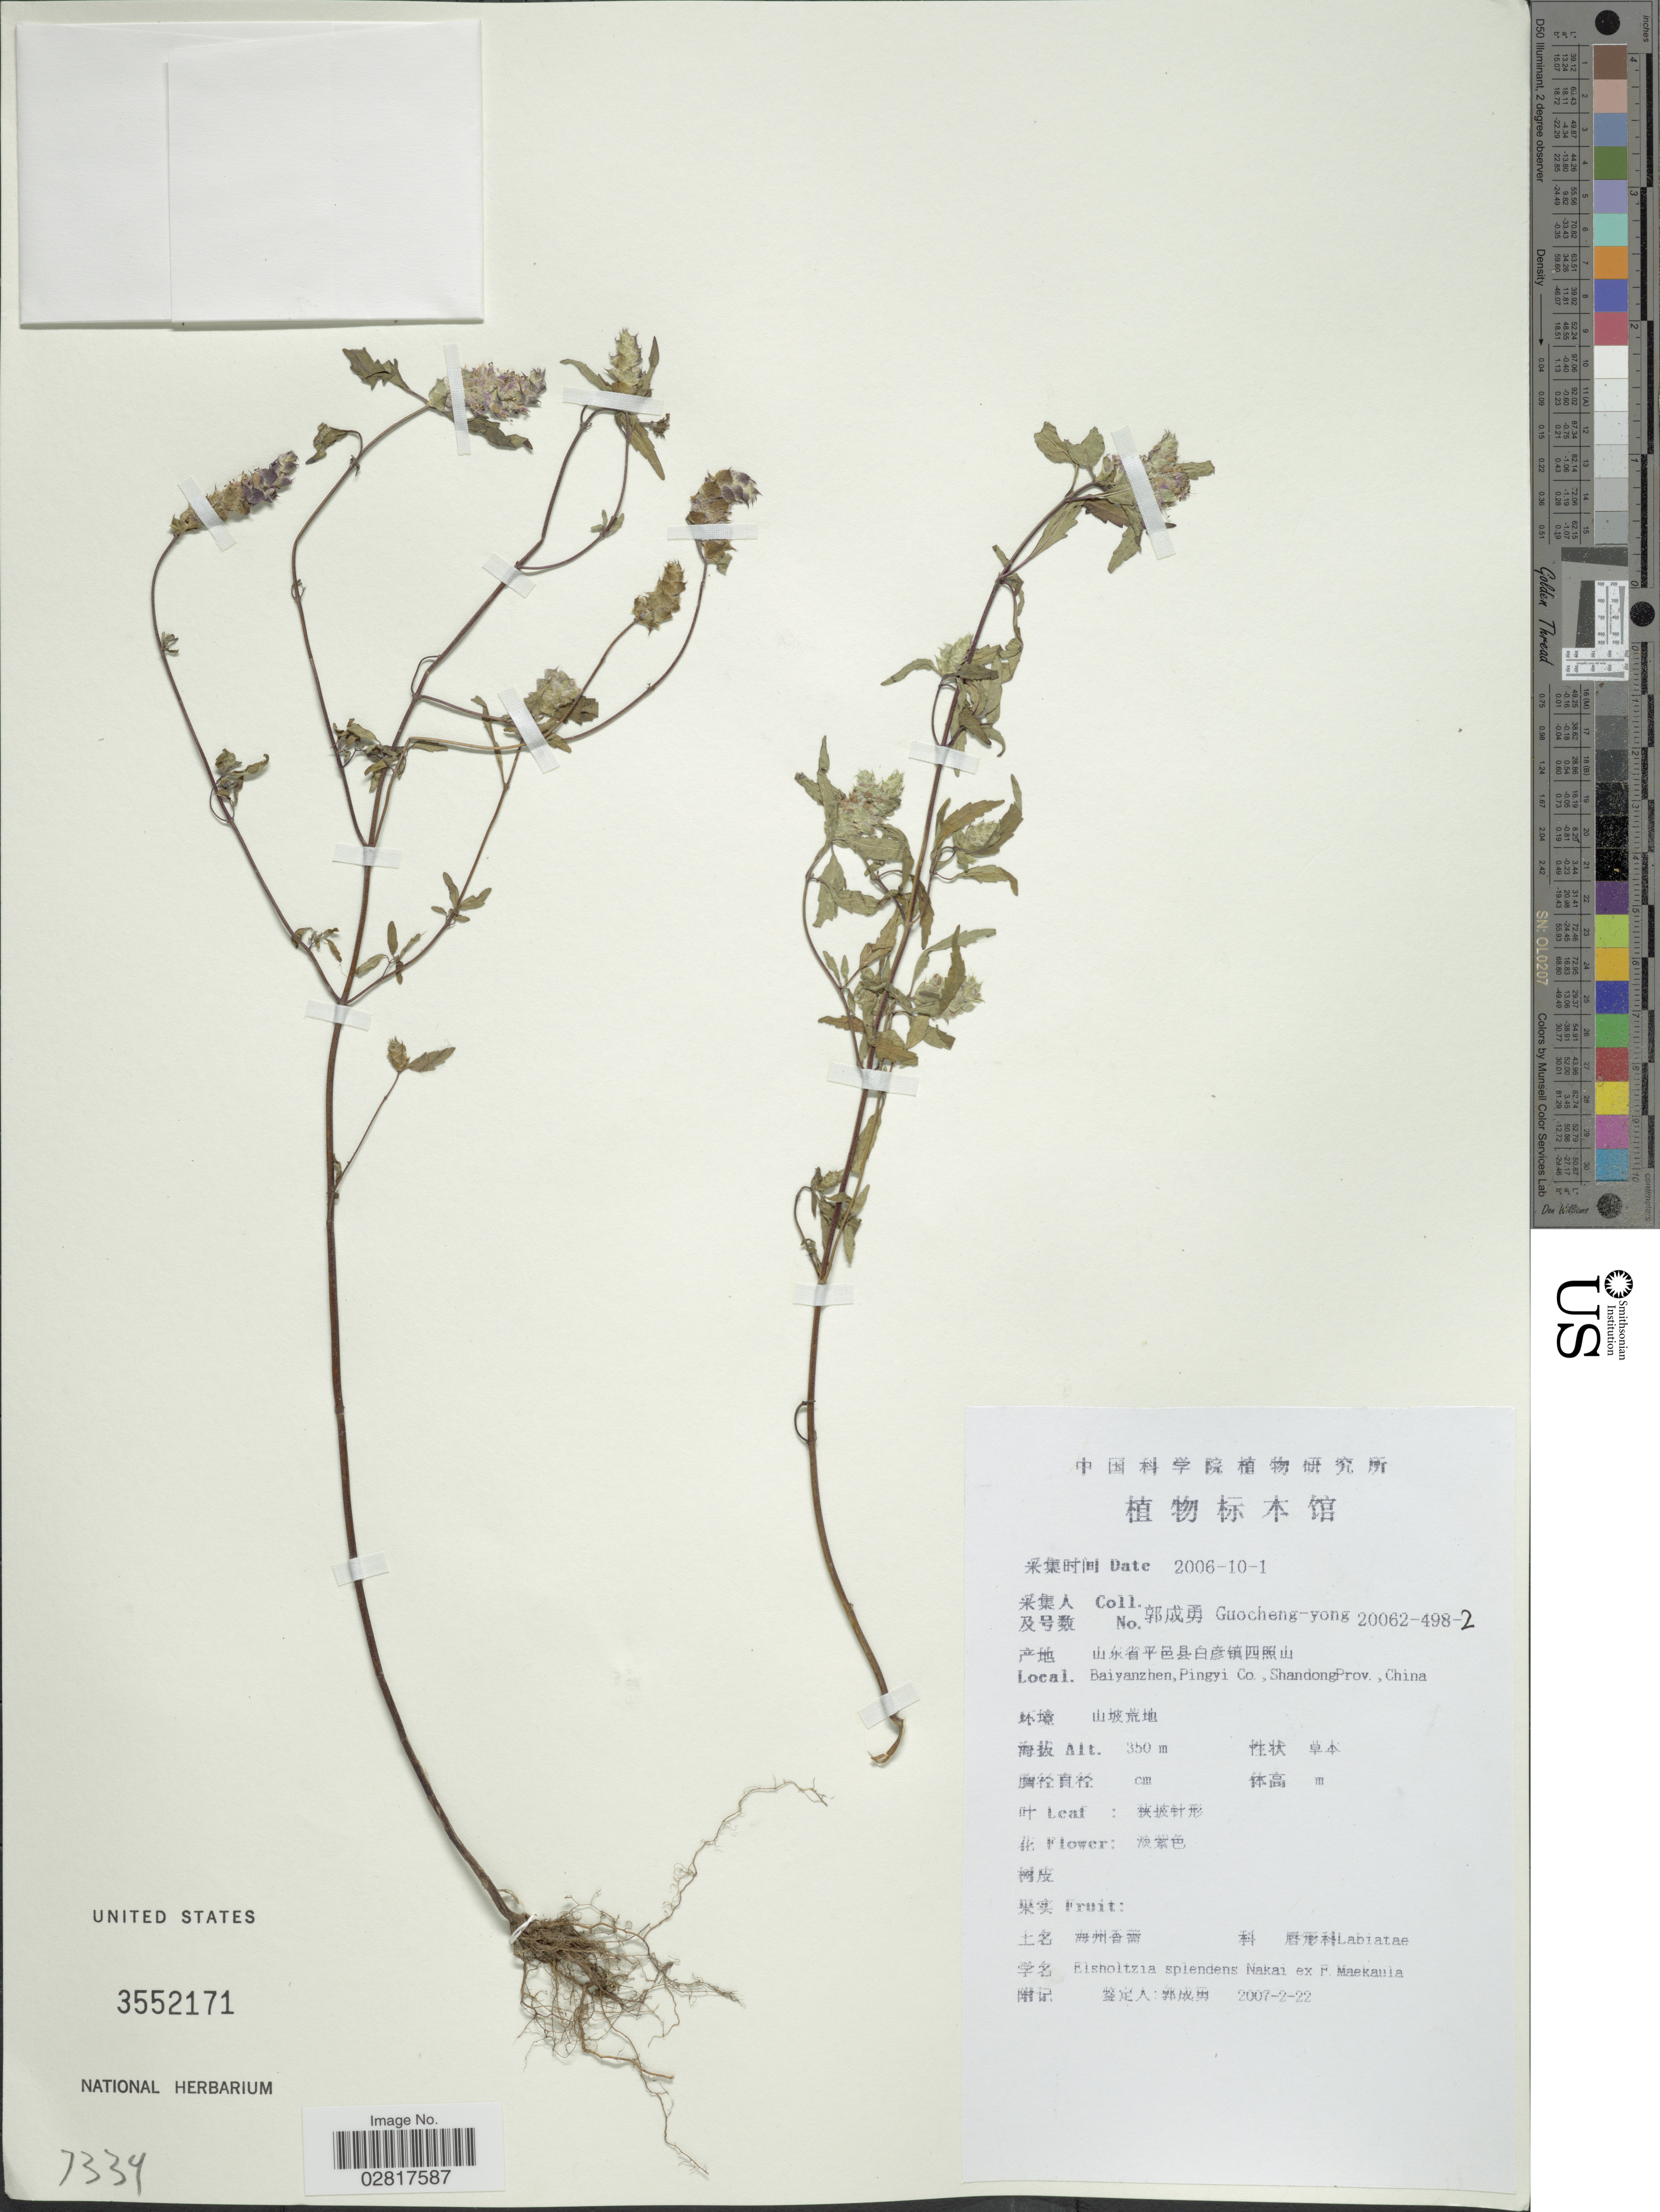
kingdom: Plantae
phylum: Tracheophyta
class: Magnoliopsida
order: Lamiales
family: Lamiaceae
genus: Elsholtzia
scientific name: Elsholtzia splendens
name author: Nakai ex F. Maek.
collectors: Guo cheng-yong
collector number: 20062-498-2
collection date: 2006-10-01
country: China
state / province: Shandong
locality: Baiyanzhen, Pingyi Co., Shandong Prov.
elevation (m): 350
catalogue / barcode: US 3552171